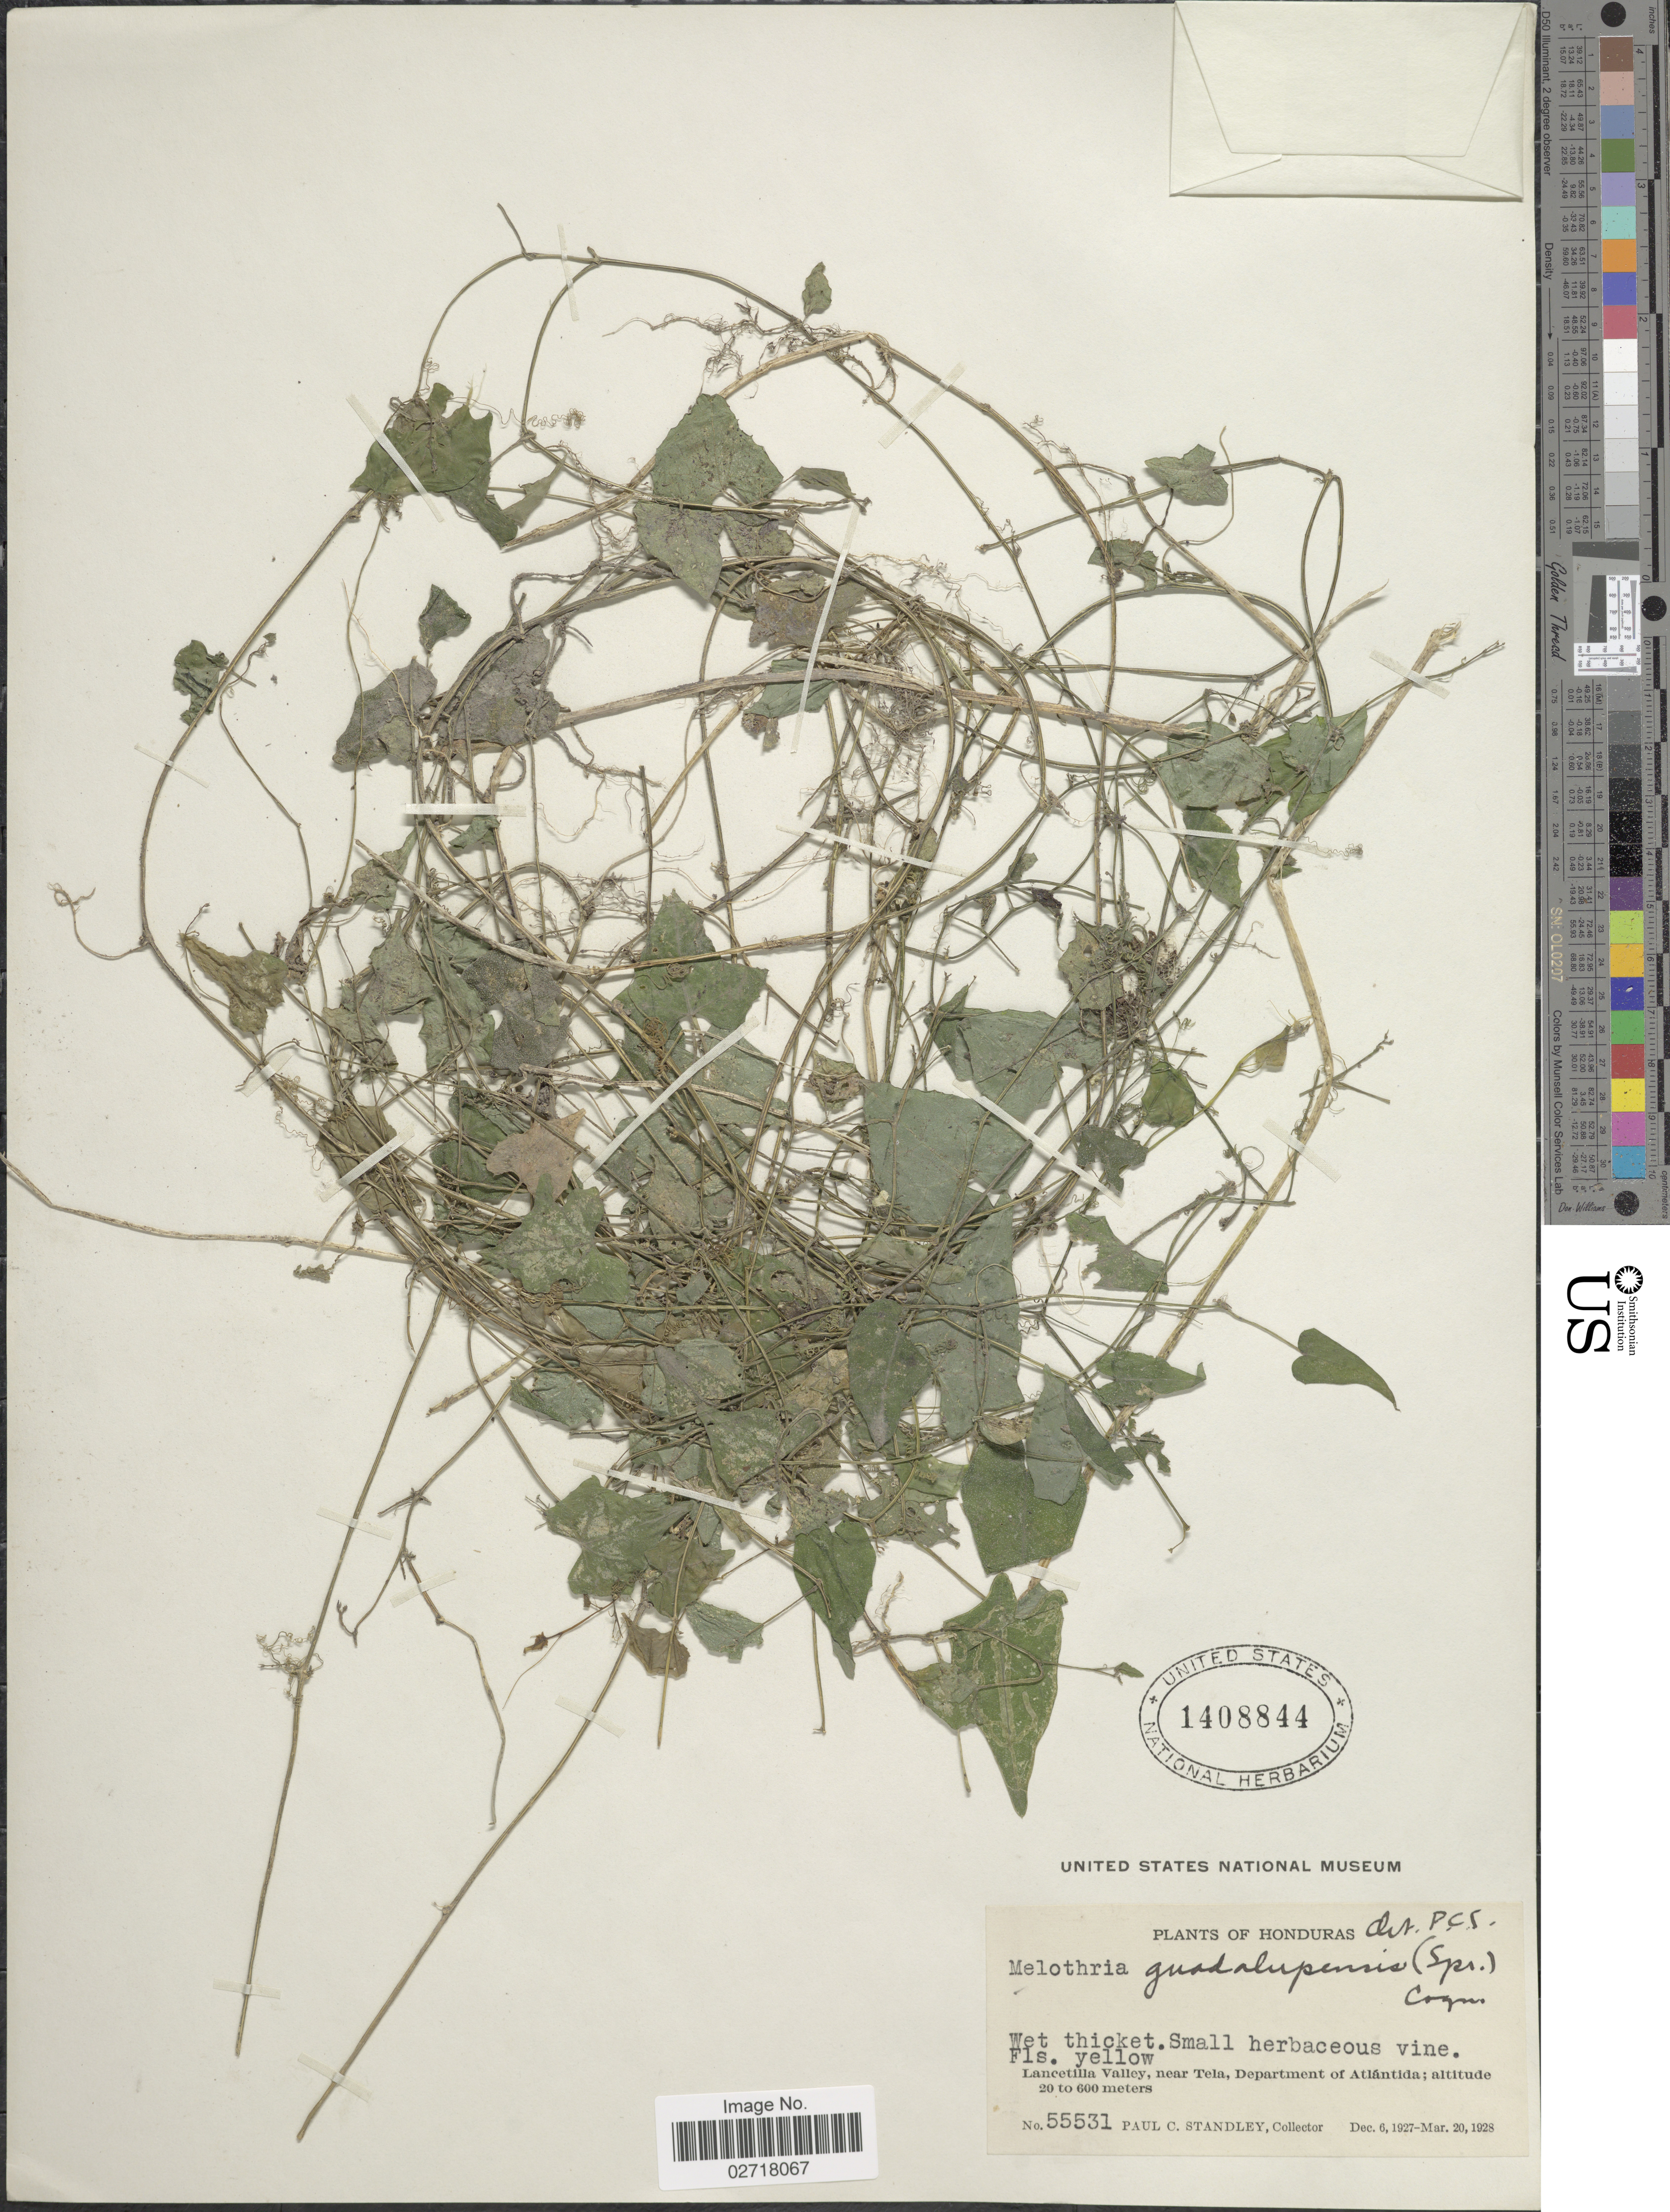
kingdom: Plantae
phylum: Tracheophyta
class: Magnoliopsida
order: Cucurbitales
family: Cucurbitaceae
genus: Melothria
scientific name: Melothria pendula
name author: L.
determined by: U.S. National Herbarium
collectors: P. C. Standley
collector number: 55531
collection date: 1927-12-06/1928-03-20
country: Honduras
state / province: Atlántida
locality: Lancetilla Valley, near Tela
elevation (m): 20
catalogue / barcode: US 1408844